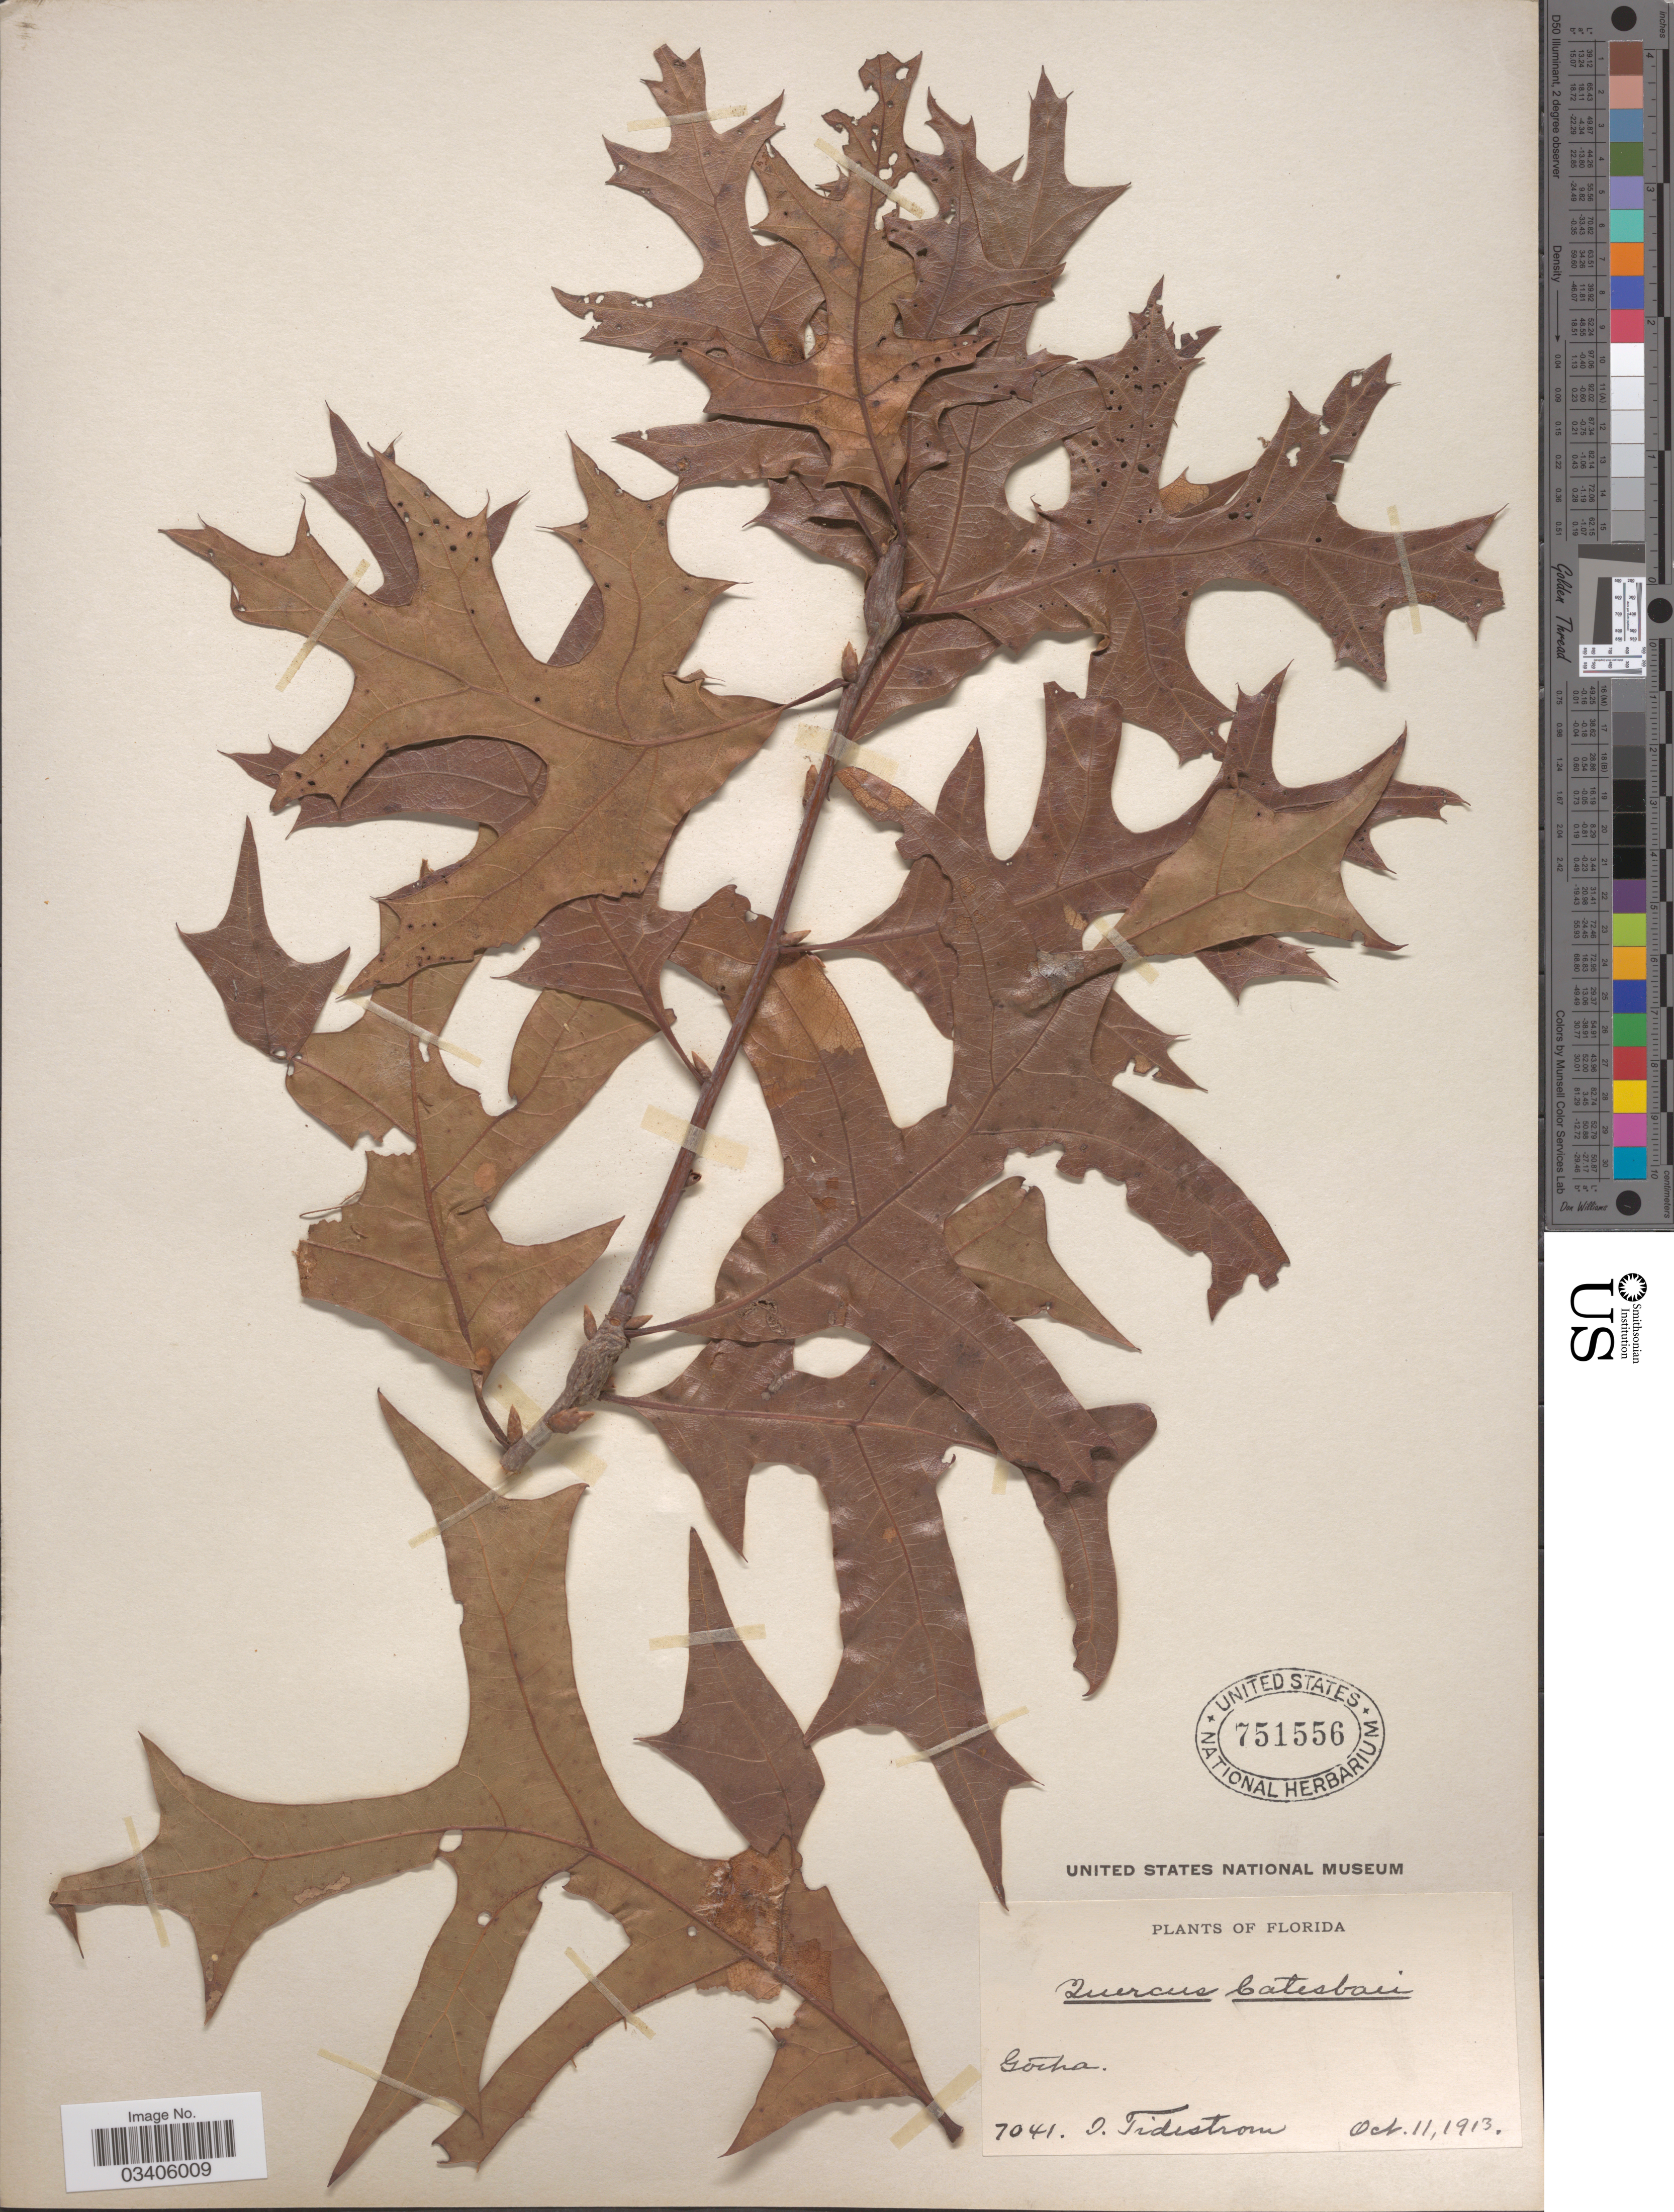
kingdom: Plantae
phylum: Tracheophyta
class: Magnoliopsida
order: Fagales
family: Fagaceae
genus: Quercus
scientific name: Quercus laevis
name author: Walter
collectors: I. F. Tidestrom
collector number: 7041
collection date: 1913-10-11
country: United States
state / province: Florida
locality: Gotha.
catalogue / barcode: US 751556